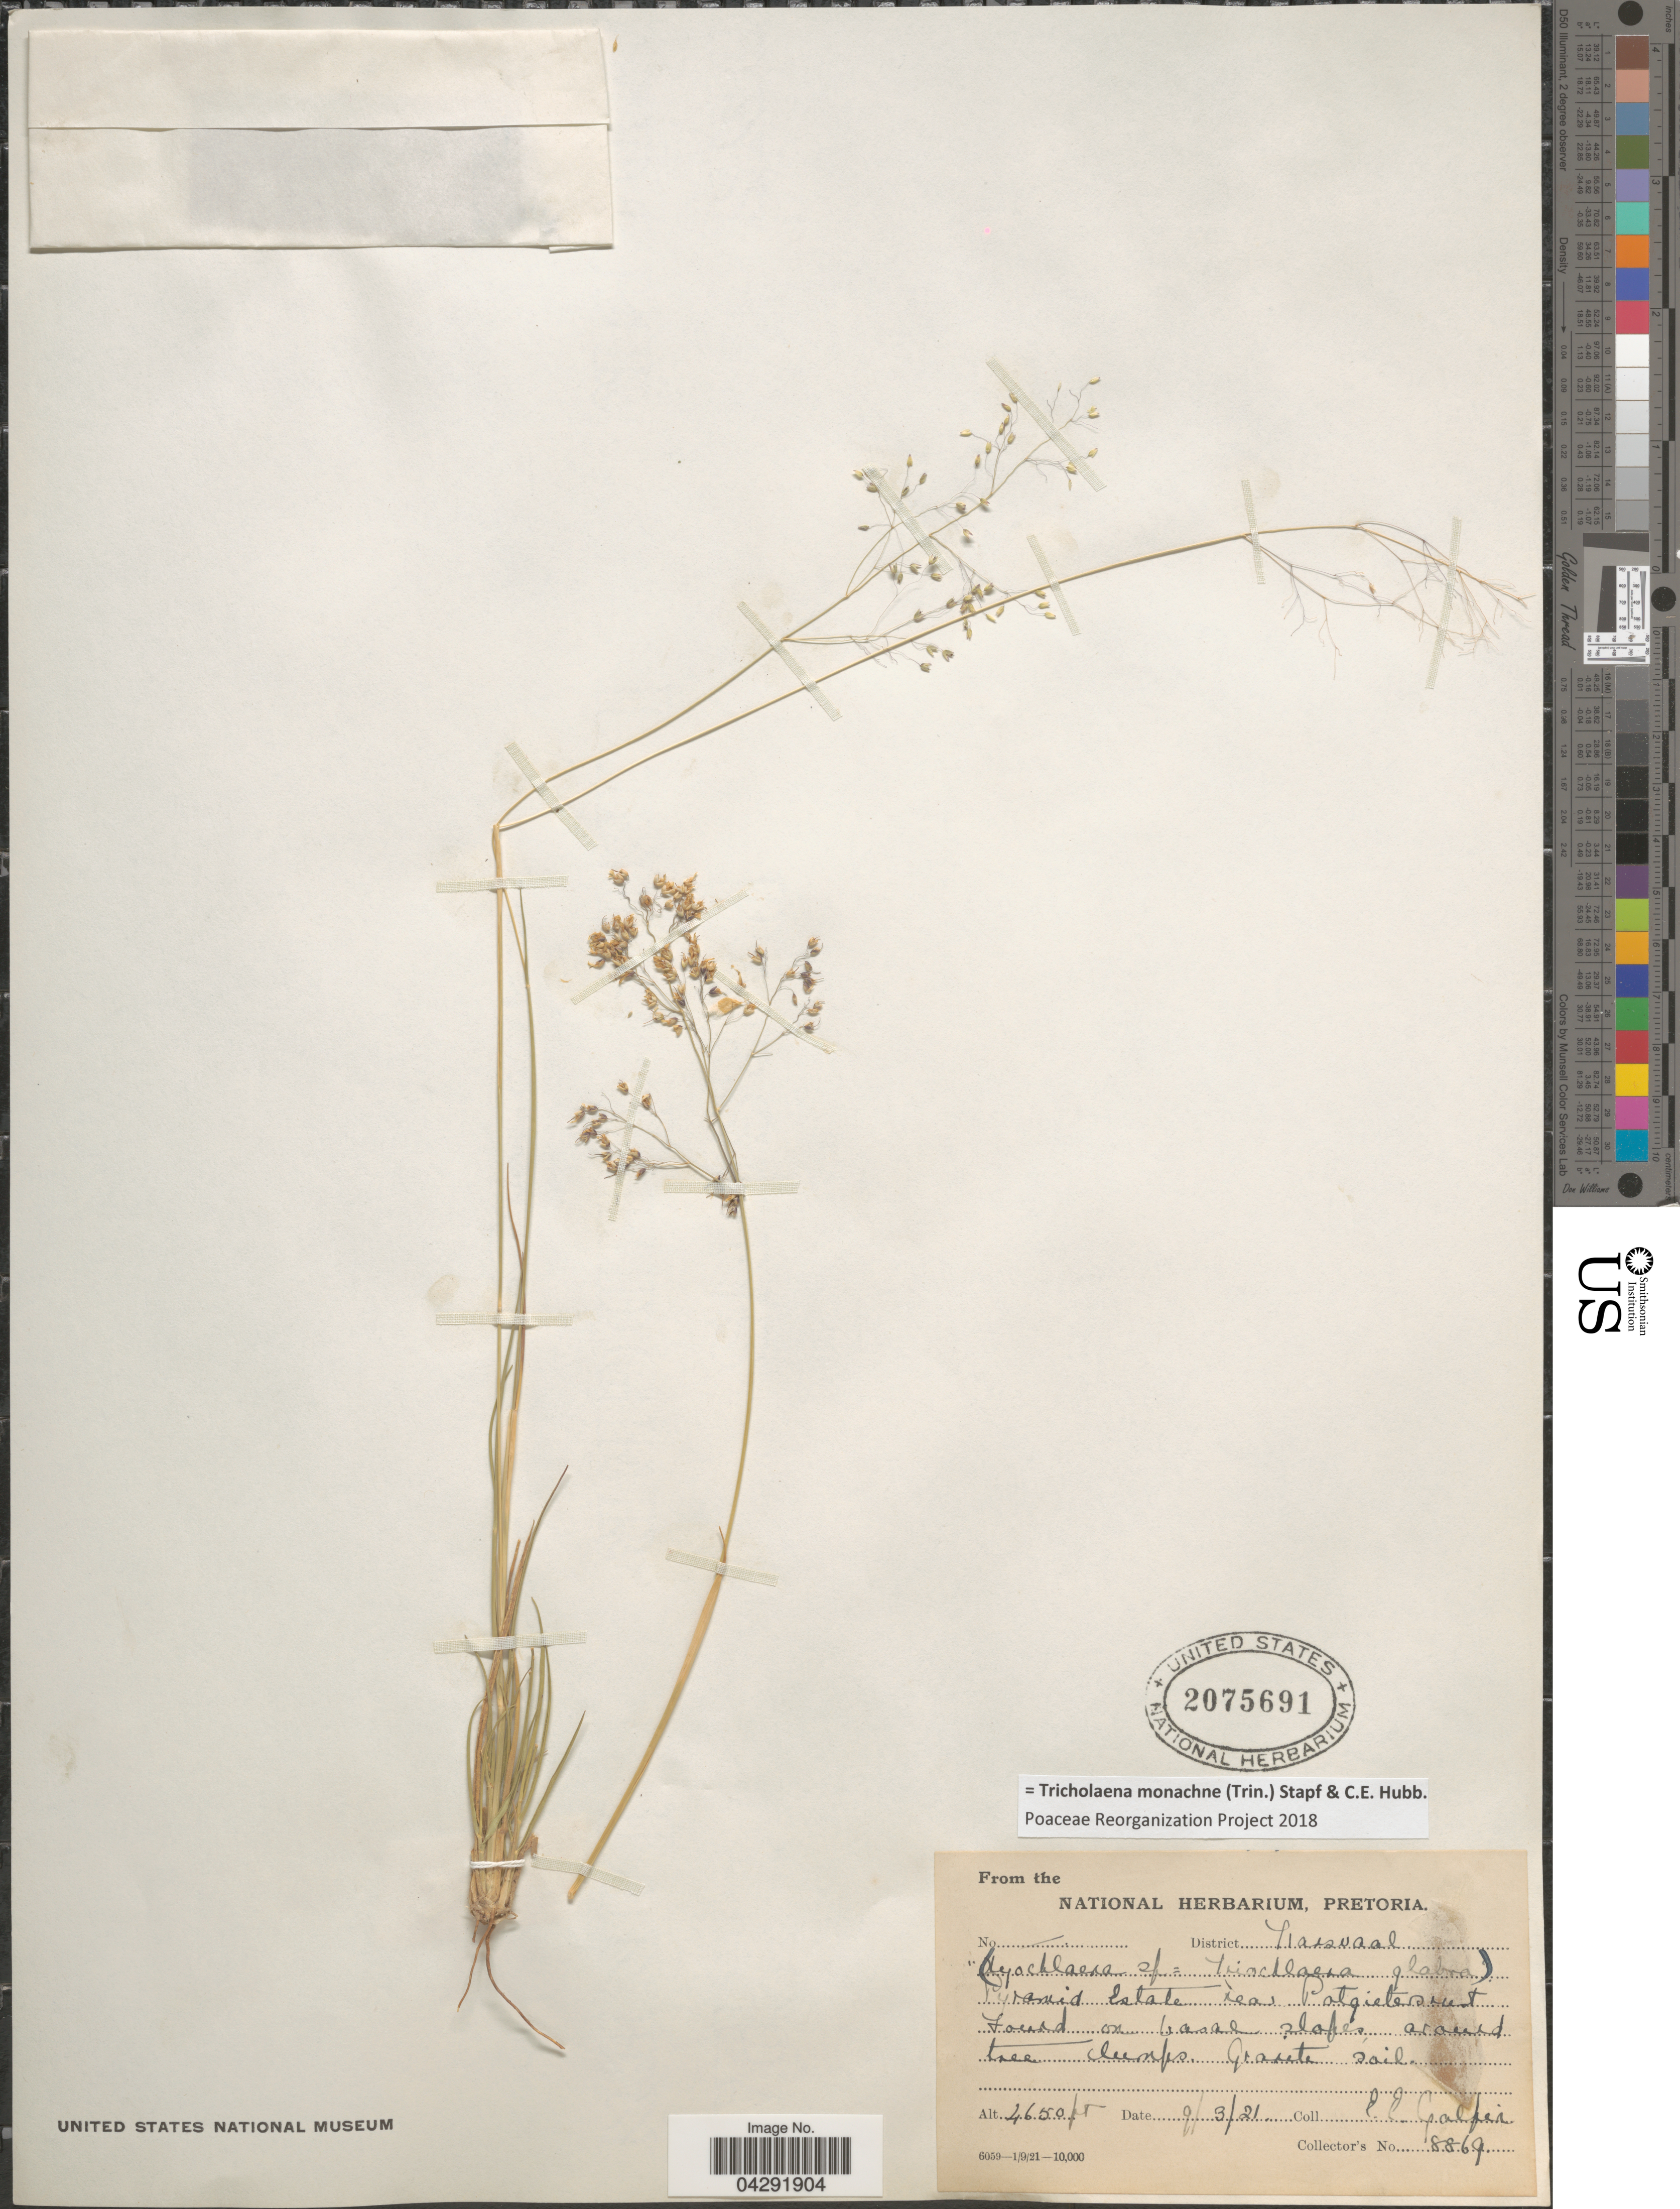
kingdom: Plantae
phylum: Tracheophyta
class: Liliopsida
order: Poales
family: Poaceae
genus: Tricholaena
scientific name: Tricholaena monachne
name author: (Trin.) Stapf & C.E. Hubb.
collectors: E. Galpin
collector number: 8869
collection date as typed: Transcribed d/m/y: 9/3/21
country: South Africa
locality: District Transvaal. Pyramid Estate near Patgiete [illegible text].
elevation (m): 1417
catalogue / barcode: US 2075691